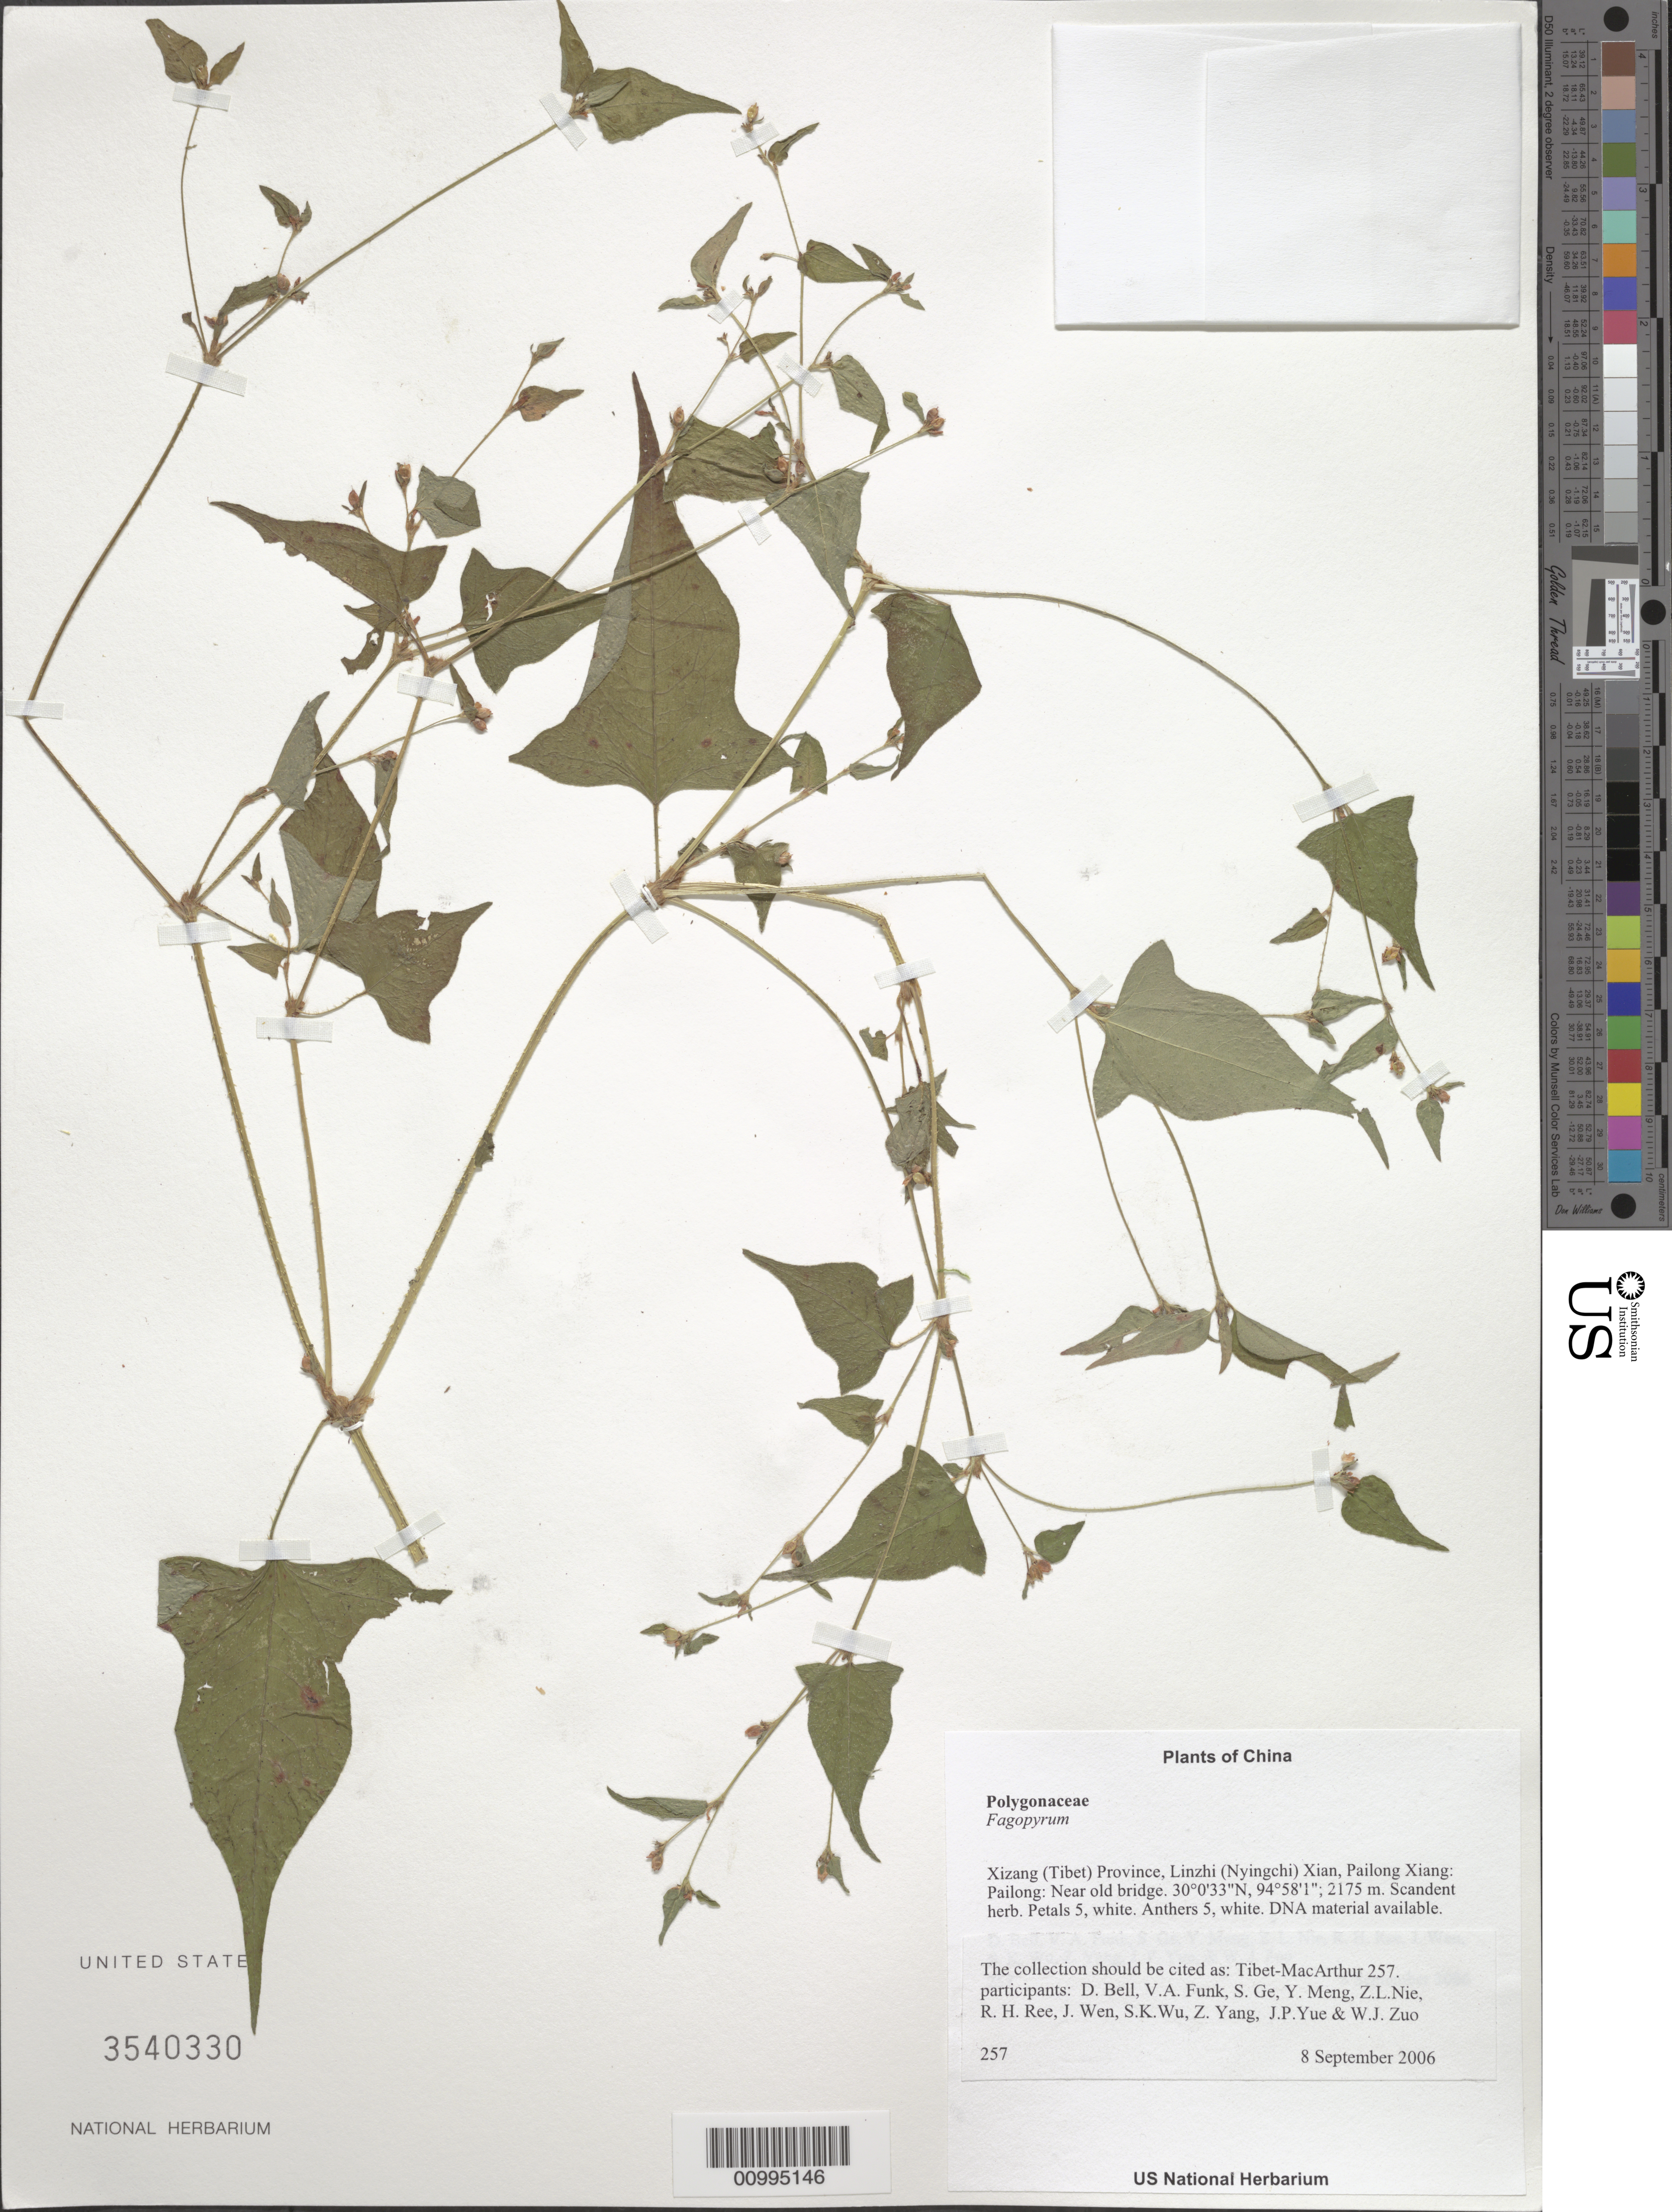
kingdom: Plantae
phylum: Tracheophyta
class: Magnoliopsida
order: Caryophyllales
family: Polygonaceae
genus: Persicaria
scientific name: Persicaria sp.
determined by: Strong, Mark T., (BOT), Smithsonian Institution - National Museum of Natural History (UNITED STATES)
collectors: Tibet-MacArthur, D. A. Bell, V. Funk, S. Ge, Y. Meng, Z. Nie, R. Ree, J. Wen, S. K. Wu, Z. Yang, J. Yue & W. Zuo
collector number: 257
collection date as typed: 08 Sep 2006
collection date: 2006-09-08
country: China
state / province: Xizang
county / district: Linzhi (Nyingchi) Xian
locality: Pailong Xiang: Pailong. Near old bridge.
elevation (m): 2175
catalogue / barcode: US 3540330